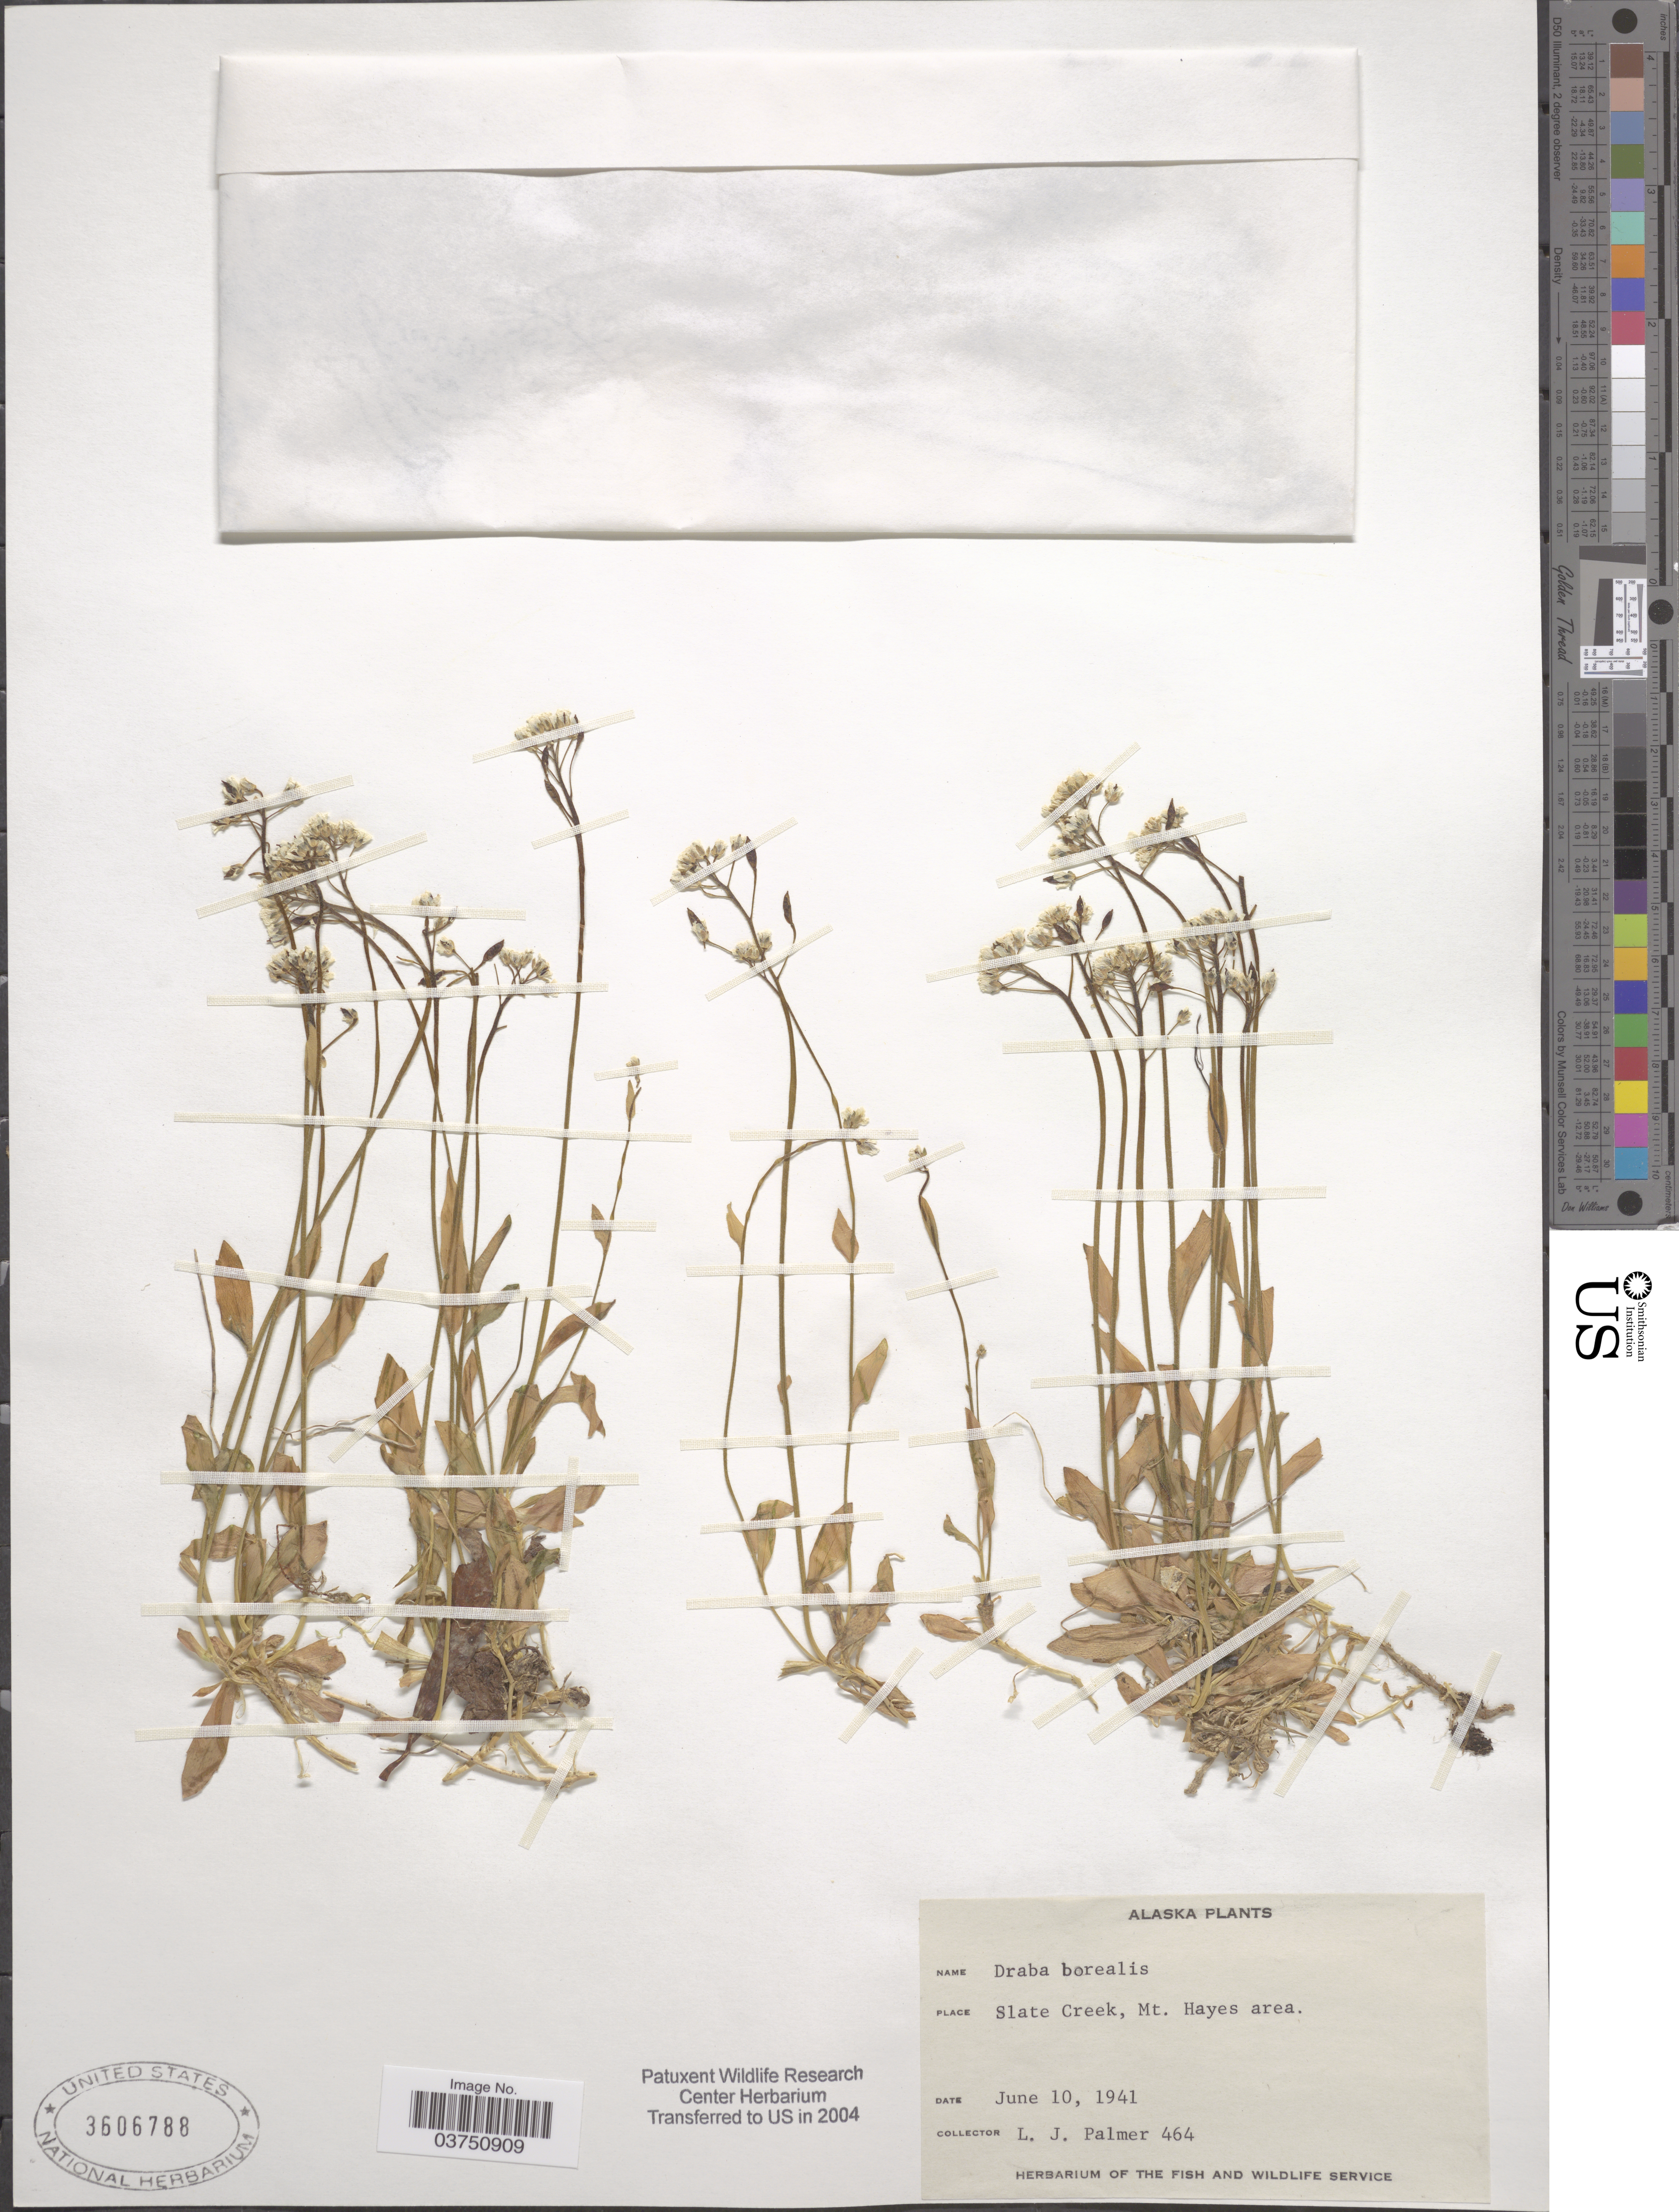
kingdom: Plantae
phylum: Tracheophyta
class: Magnoliopsida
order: Brassicales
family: Brassicaceae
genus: Draba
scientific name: Draba borealis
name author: DC.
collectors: L. J. Palmer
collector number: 464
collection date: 1941-06-10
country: United States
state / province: Alaska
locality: Slate Creek, Mt. Hayes area.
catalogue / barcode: US 3606788